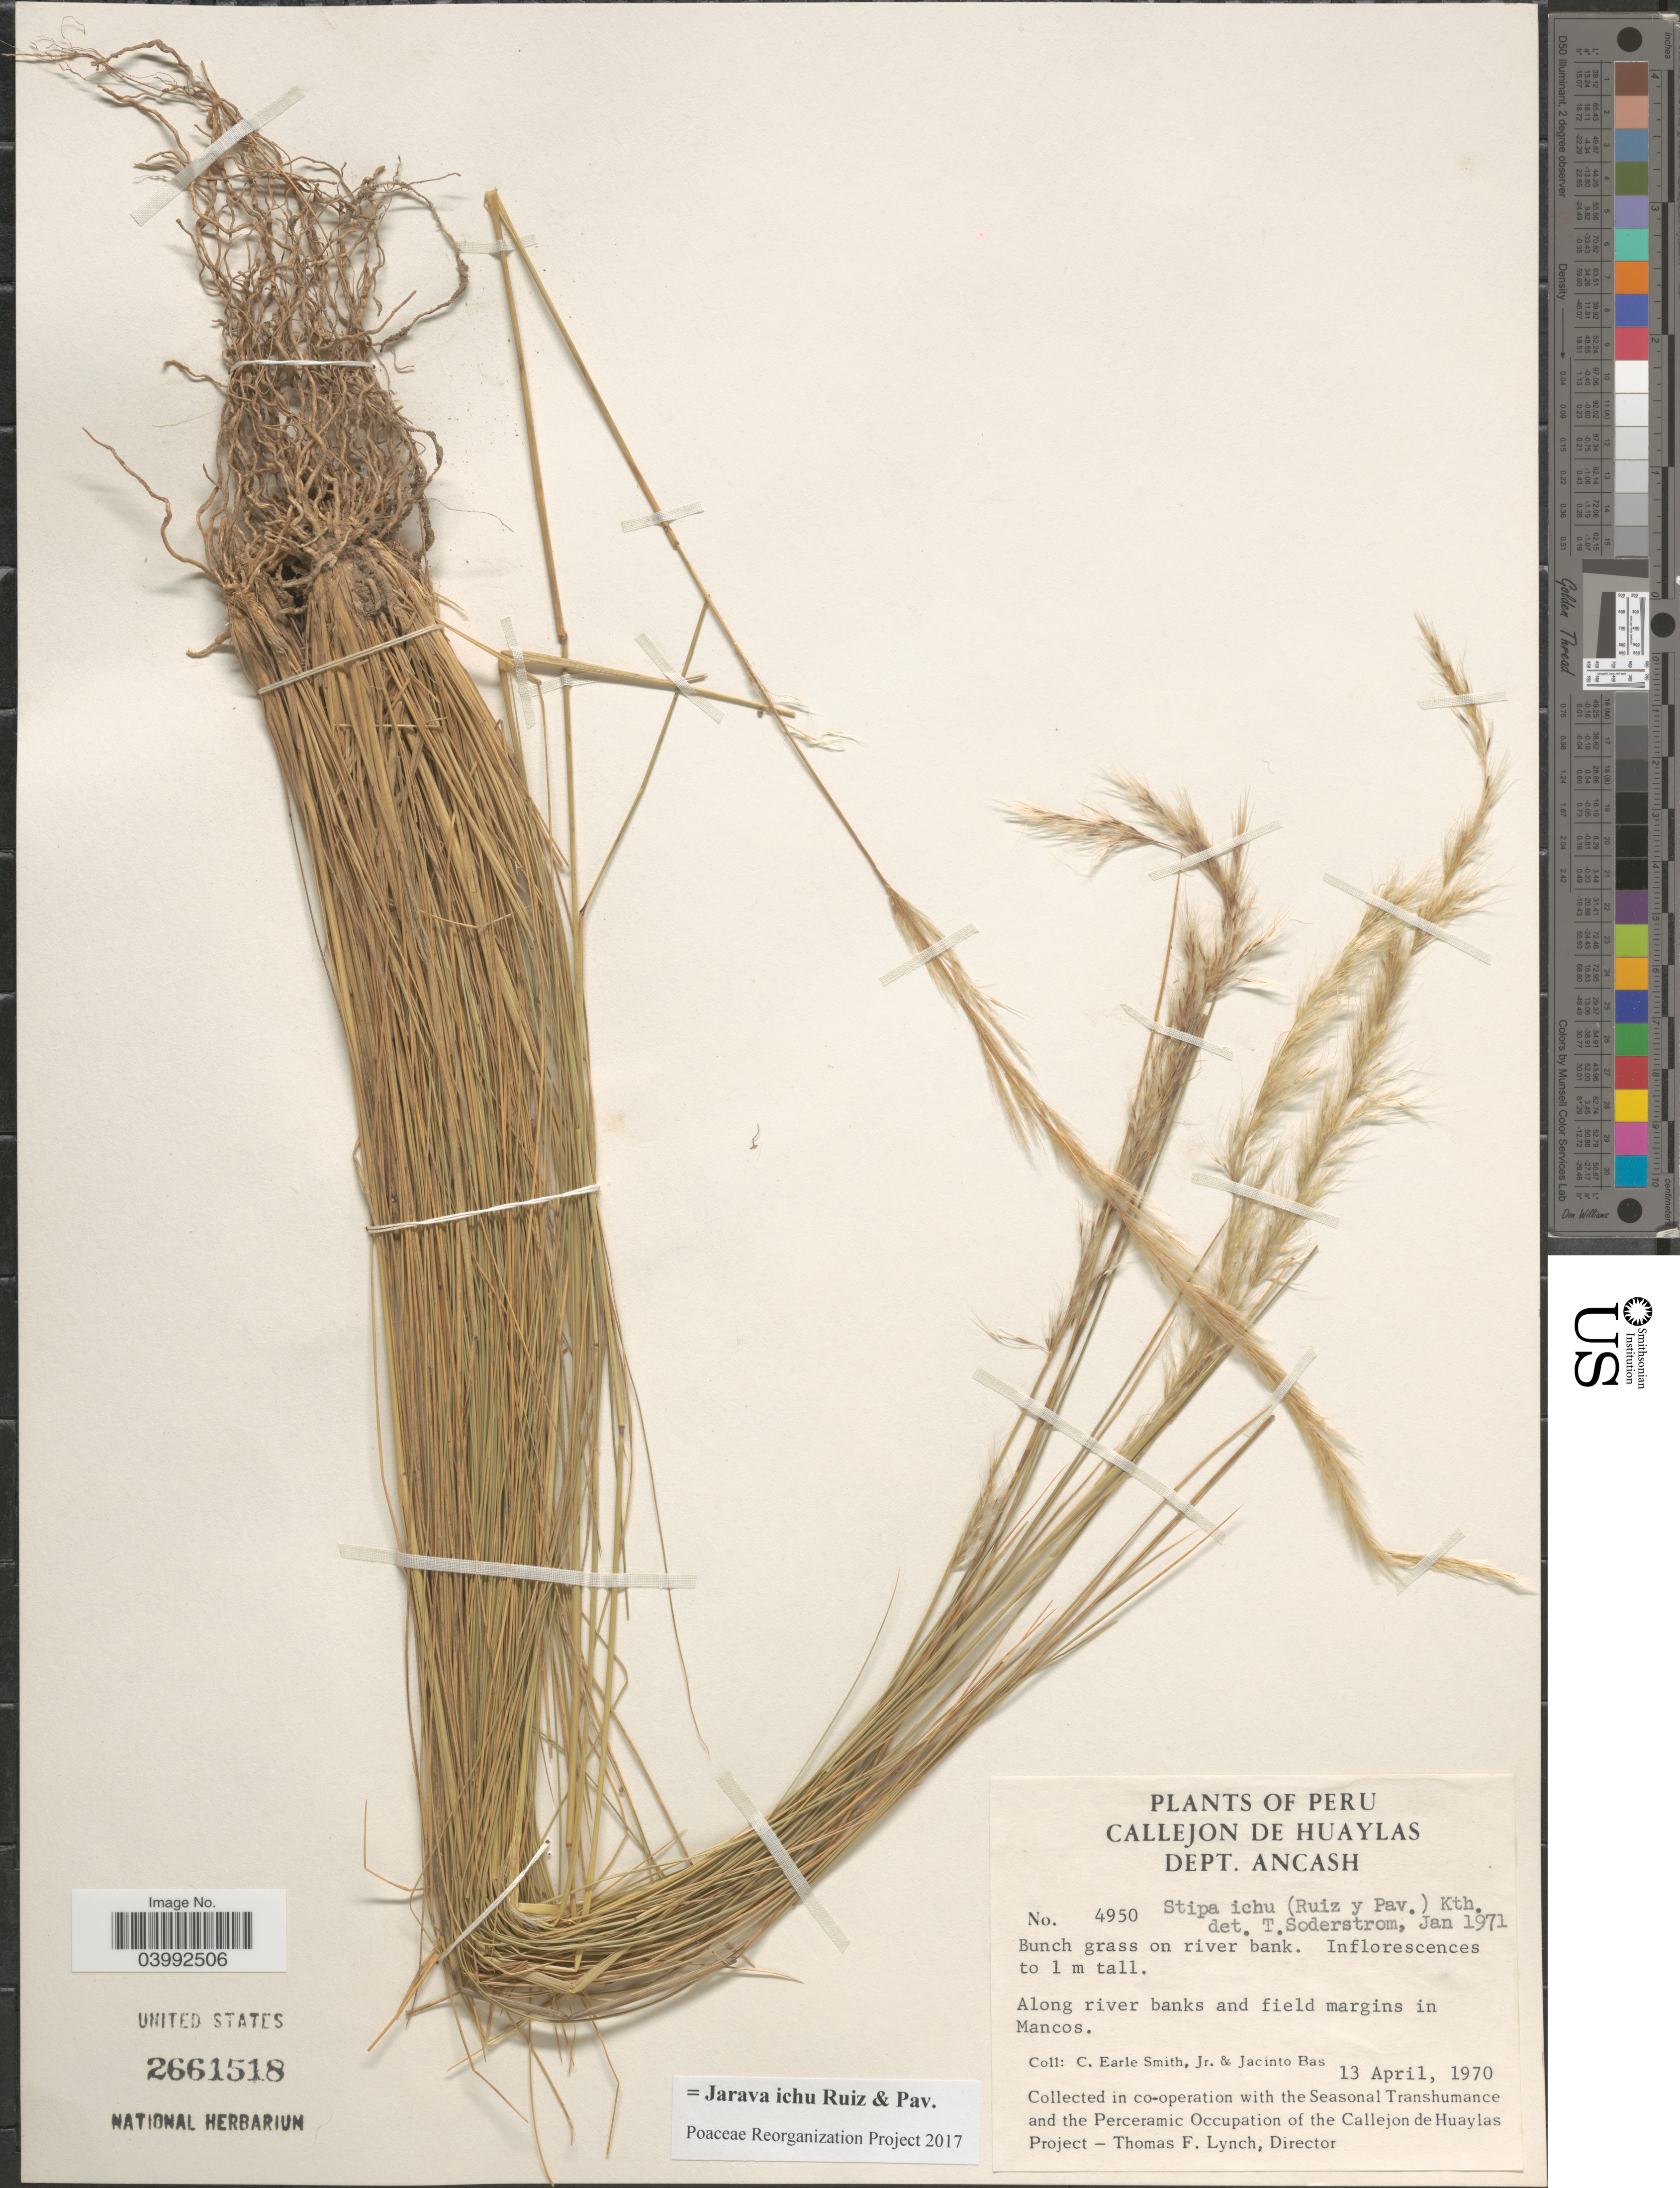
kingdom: Plantae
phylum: Tracheophyta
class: Liliopsida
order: Poales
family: Poaceae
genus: Jarava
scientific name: Jarava ichu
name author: Ruiz & Pav.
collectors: C. E. Smith Jr. & J. Bas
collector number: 4950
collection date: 1970-04-13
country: Peru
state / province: Ancash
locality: Callejon de Huaylas. Dept. Ancash. Along river banks and field margins in Mancos.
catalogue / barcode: US 2661518